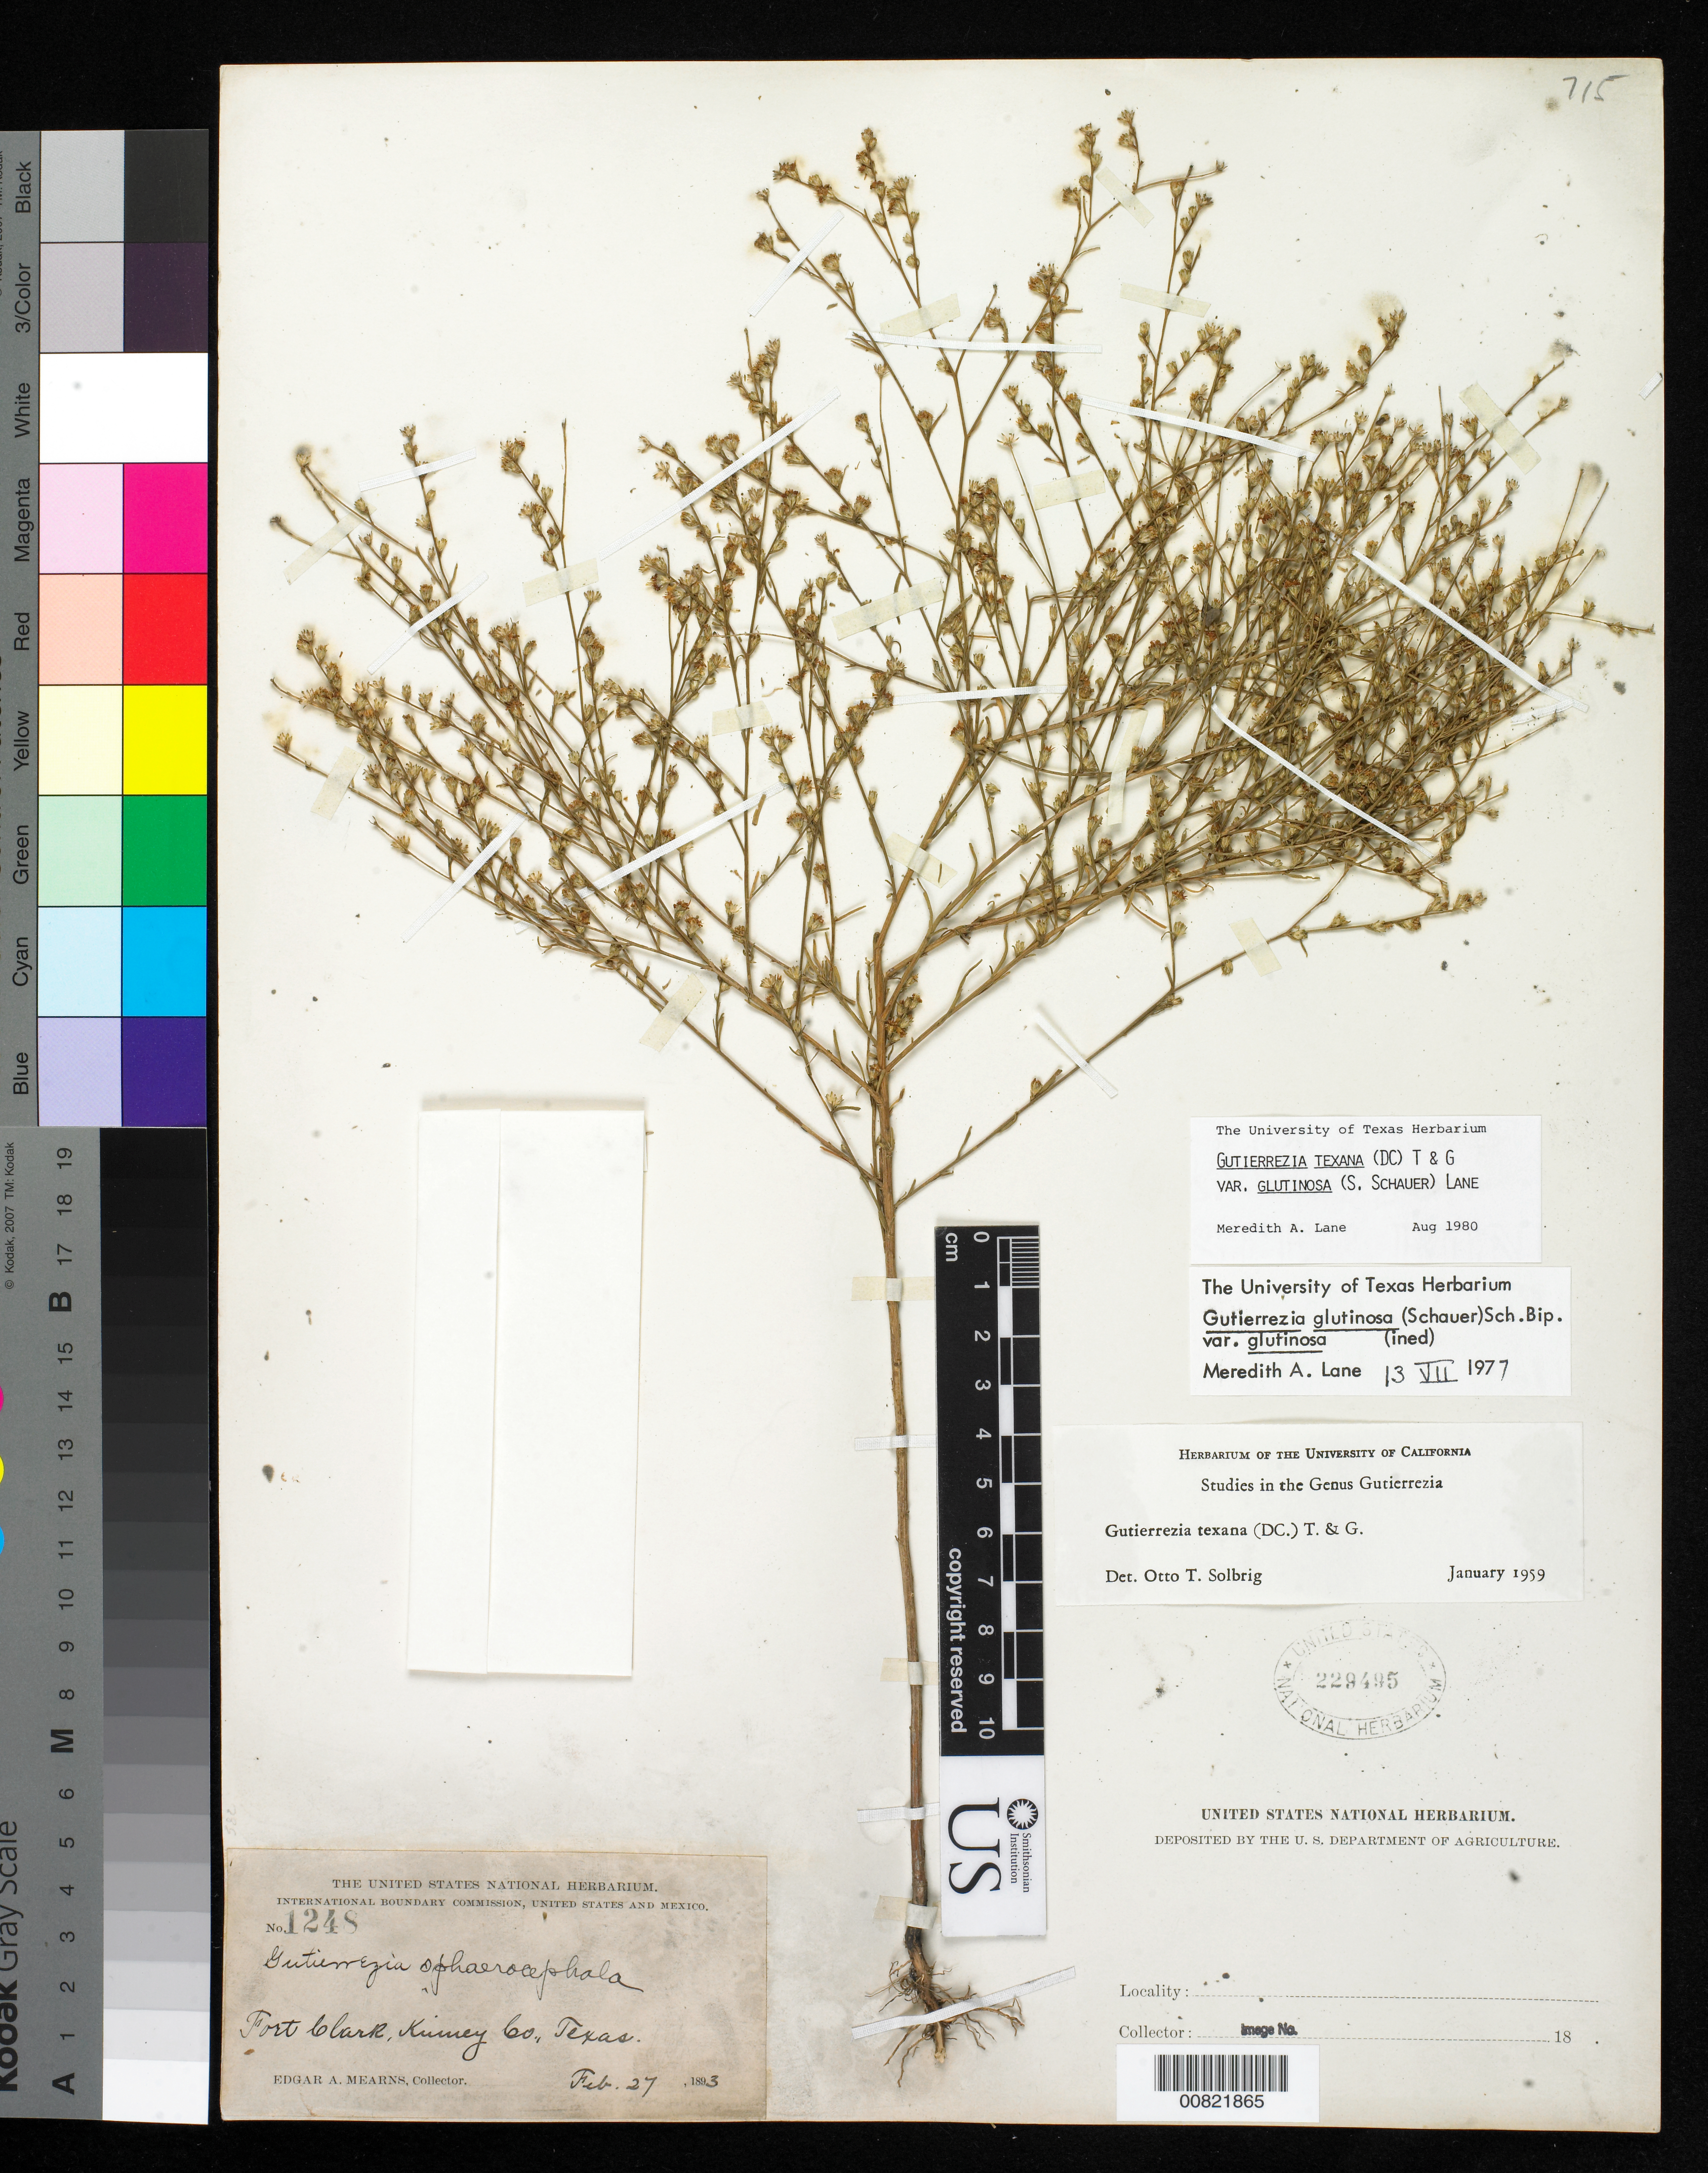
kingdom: Plantae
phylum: Tracheophyta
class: Magnoliopsida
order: Asterales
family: Asteraceae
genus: Gutierrezia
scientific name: Gutierrezia texana var. glutinosa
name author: (S. Schauer) M.A. Lane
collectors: E. A. Mearns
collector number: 1248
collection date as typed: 27 Feb 1893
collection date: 1893-02-27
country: United States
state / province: Texas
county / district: Kinney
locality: Fort Clark, Kinney County, Texas.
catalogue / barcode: US 229495